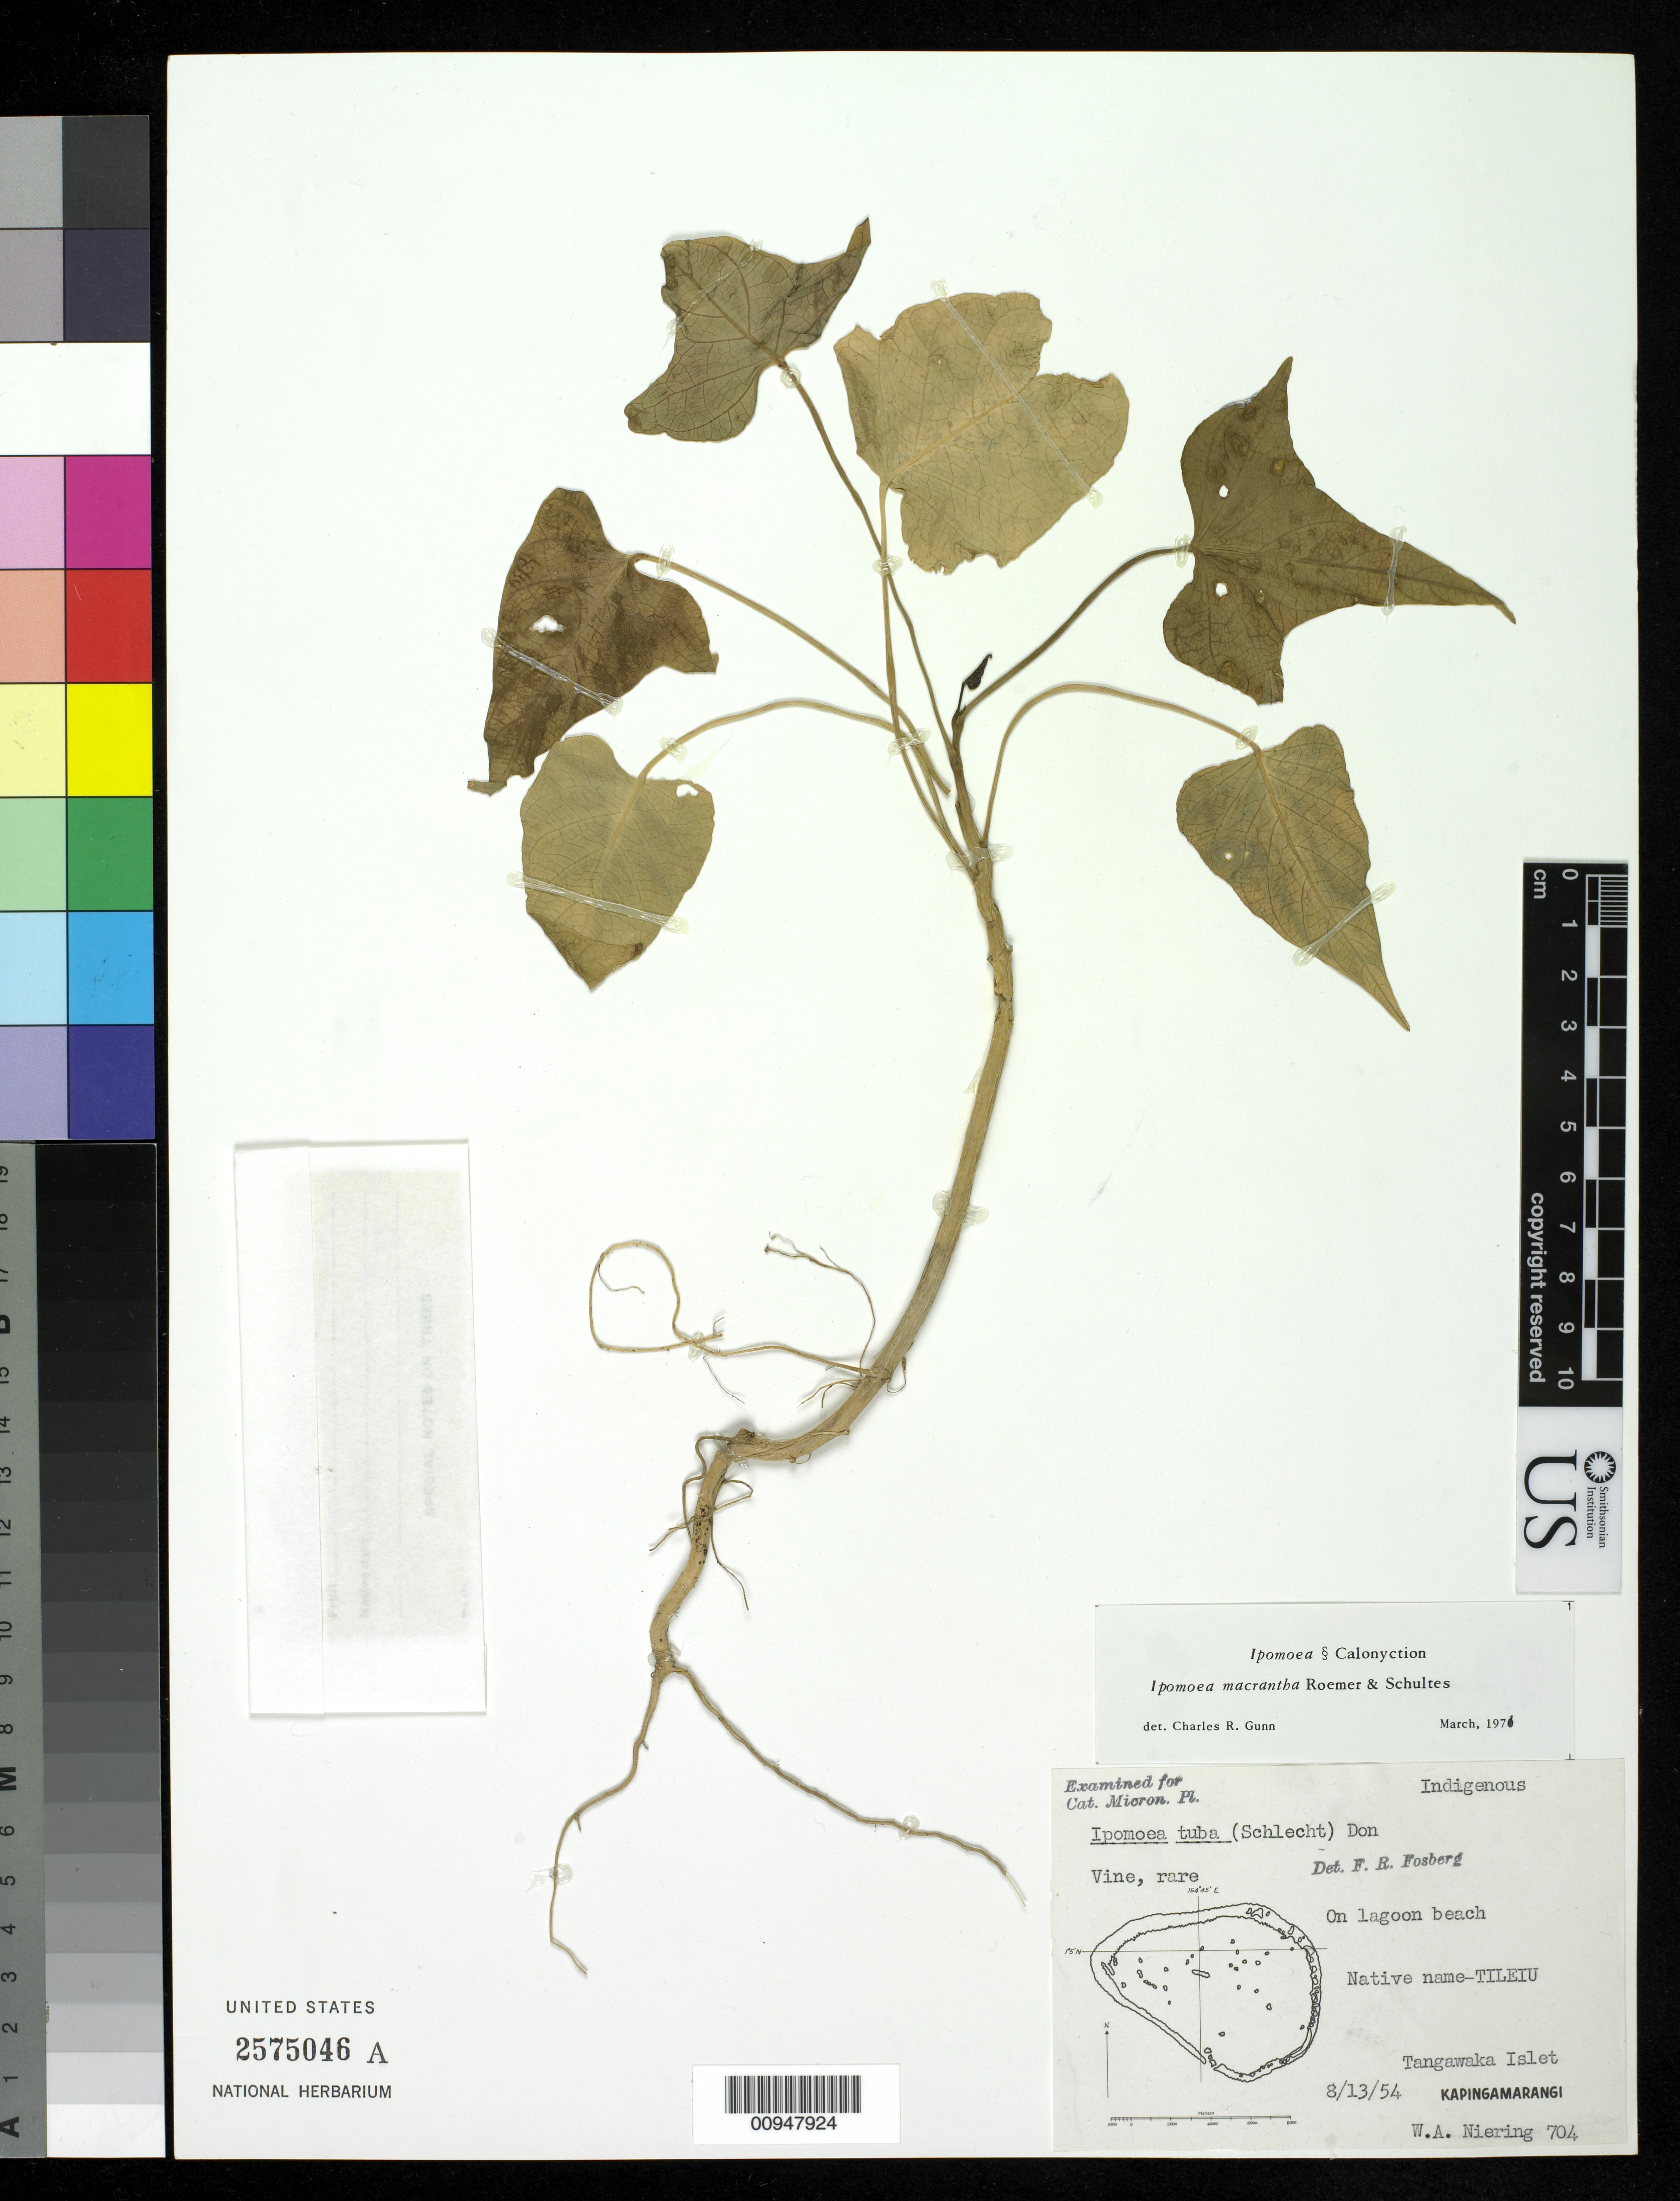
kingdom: Plantae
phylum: Tracheophyta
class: Magnoliopsida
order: Solanales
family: Convolvulaceae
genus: Ipomoea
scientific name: Ipomoea violacea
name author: L.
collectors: W. Niering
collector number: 704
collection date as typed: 13 Aug 1954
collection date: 1954-08-13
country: Micronesia, Federated States of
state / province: Pohnpei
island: Kapingamarangi Atoll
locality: Tangawaka Islet, on lagoon beach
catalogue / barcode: US 2575046